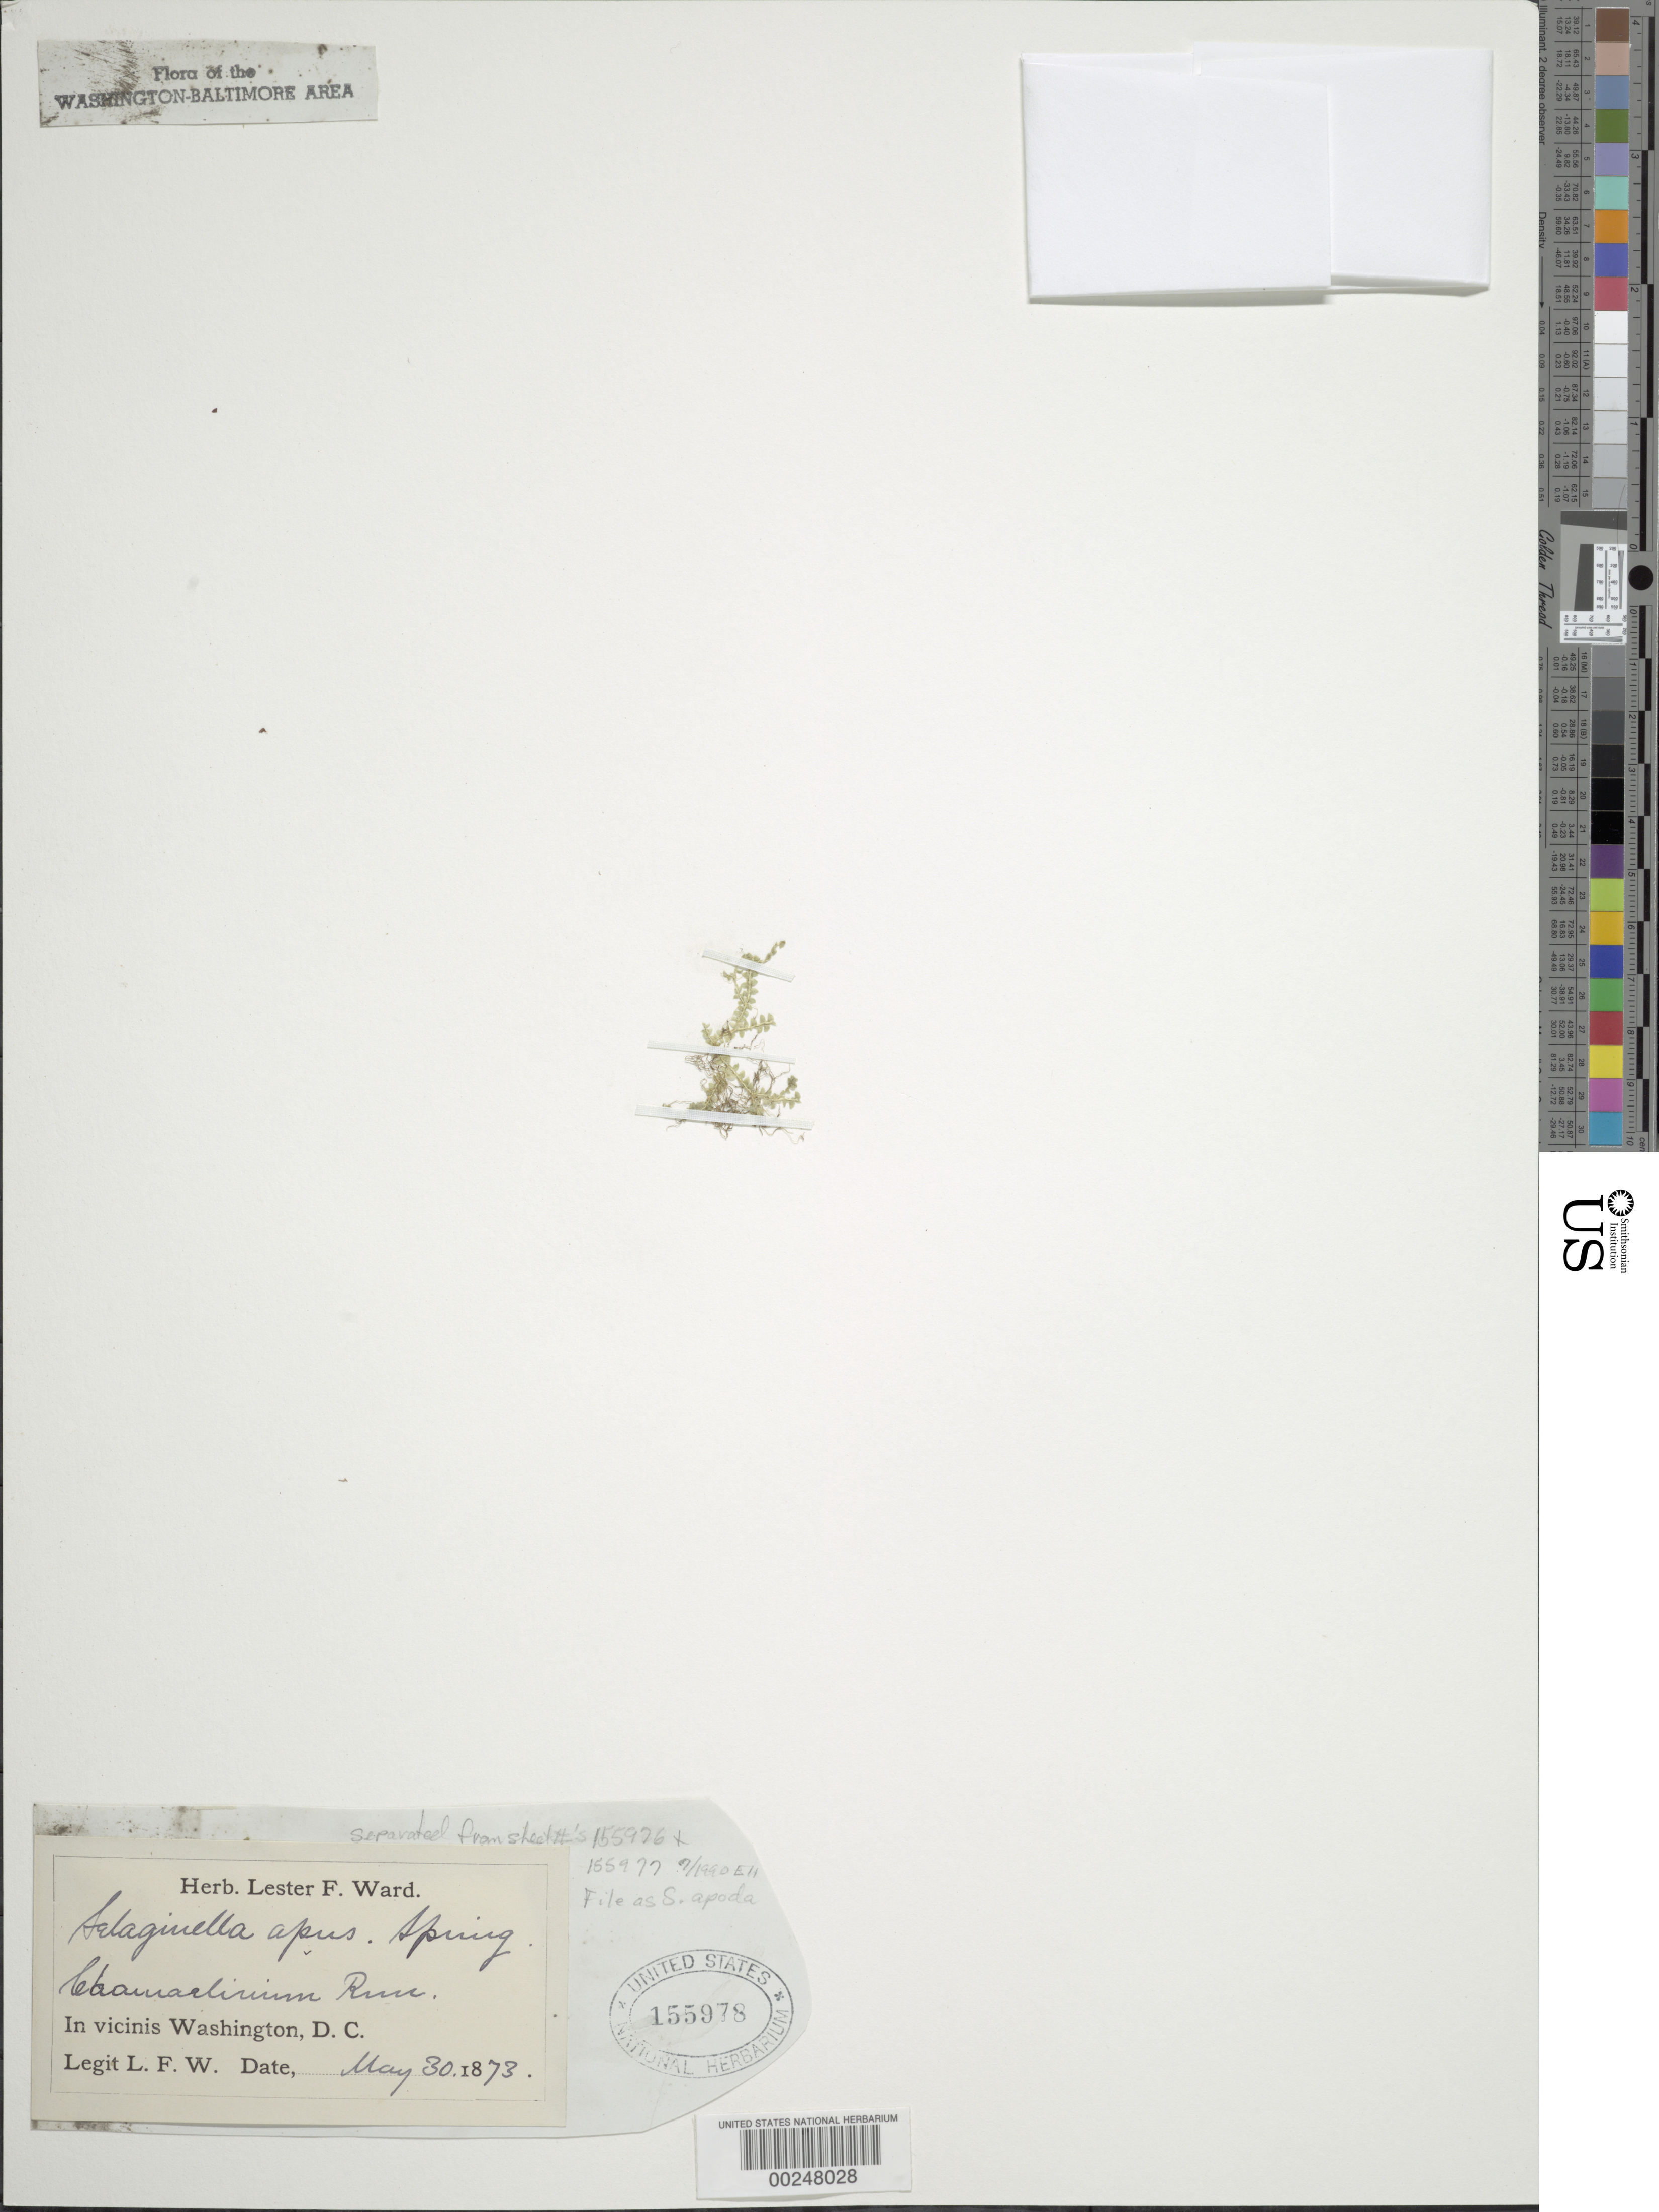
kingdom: Plantae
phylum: Tracheophyta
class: Lycopodiopsida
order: Selaginellales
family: Selaginellaceae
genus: Selaginella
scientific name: Selaginella apus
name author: Spring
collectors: L. F. Ward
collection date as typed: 30 May 1873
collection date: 1873-05-30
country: United States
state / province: District of Columbia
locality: Chamaelirium Run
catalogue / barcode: US 155978